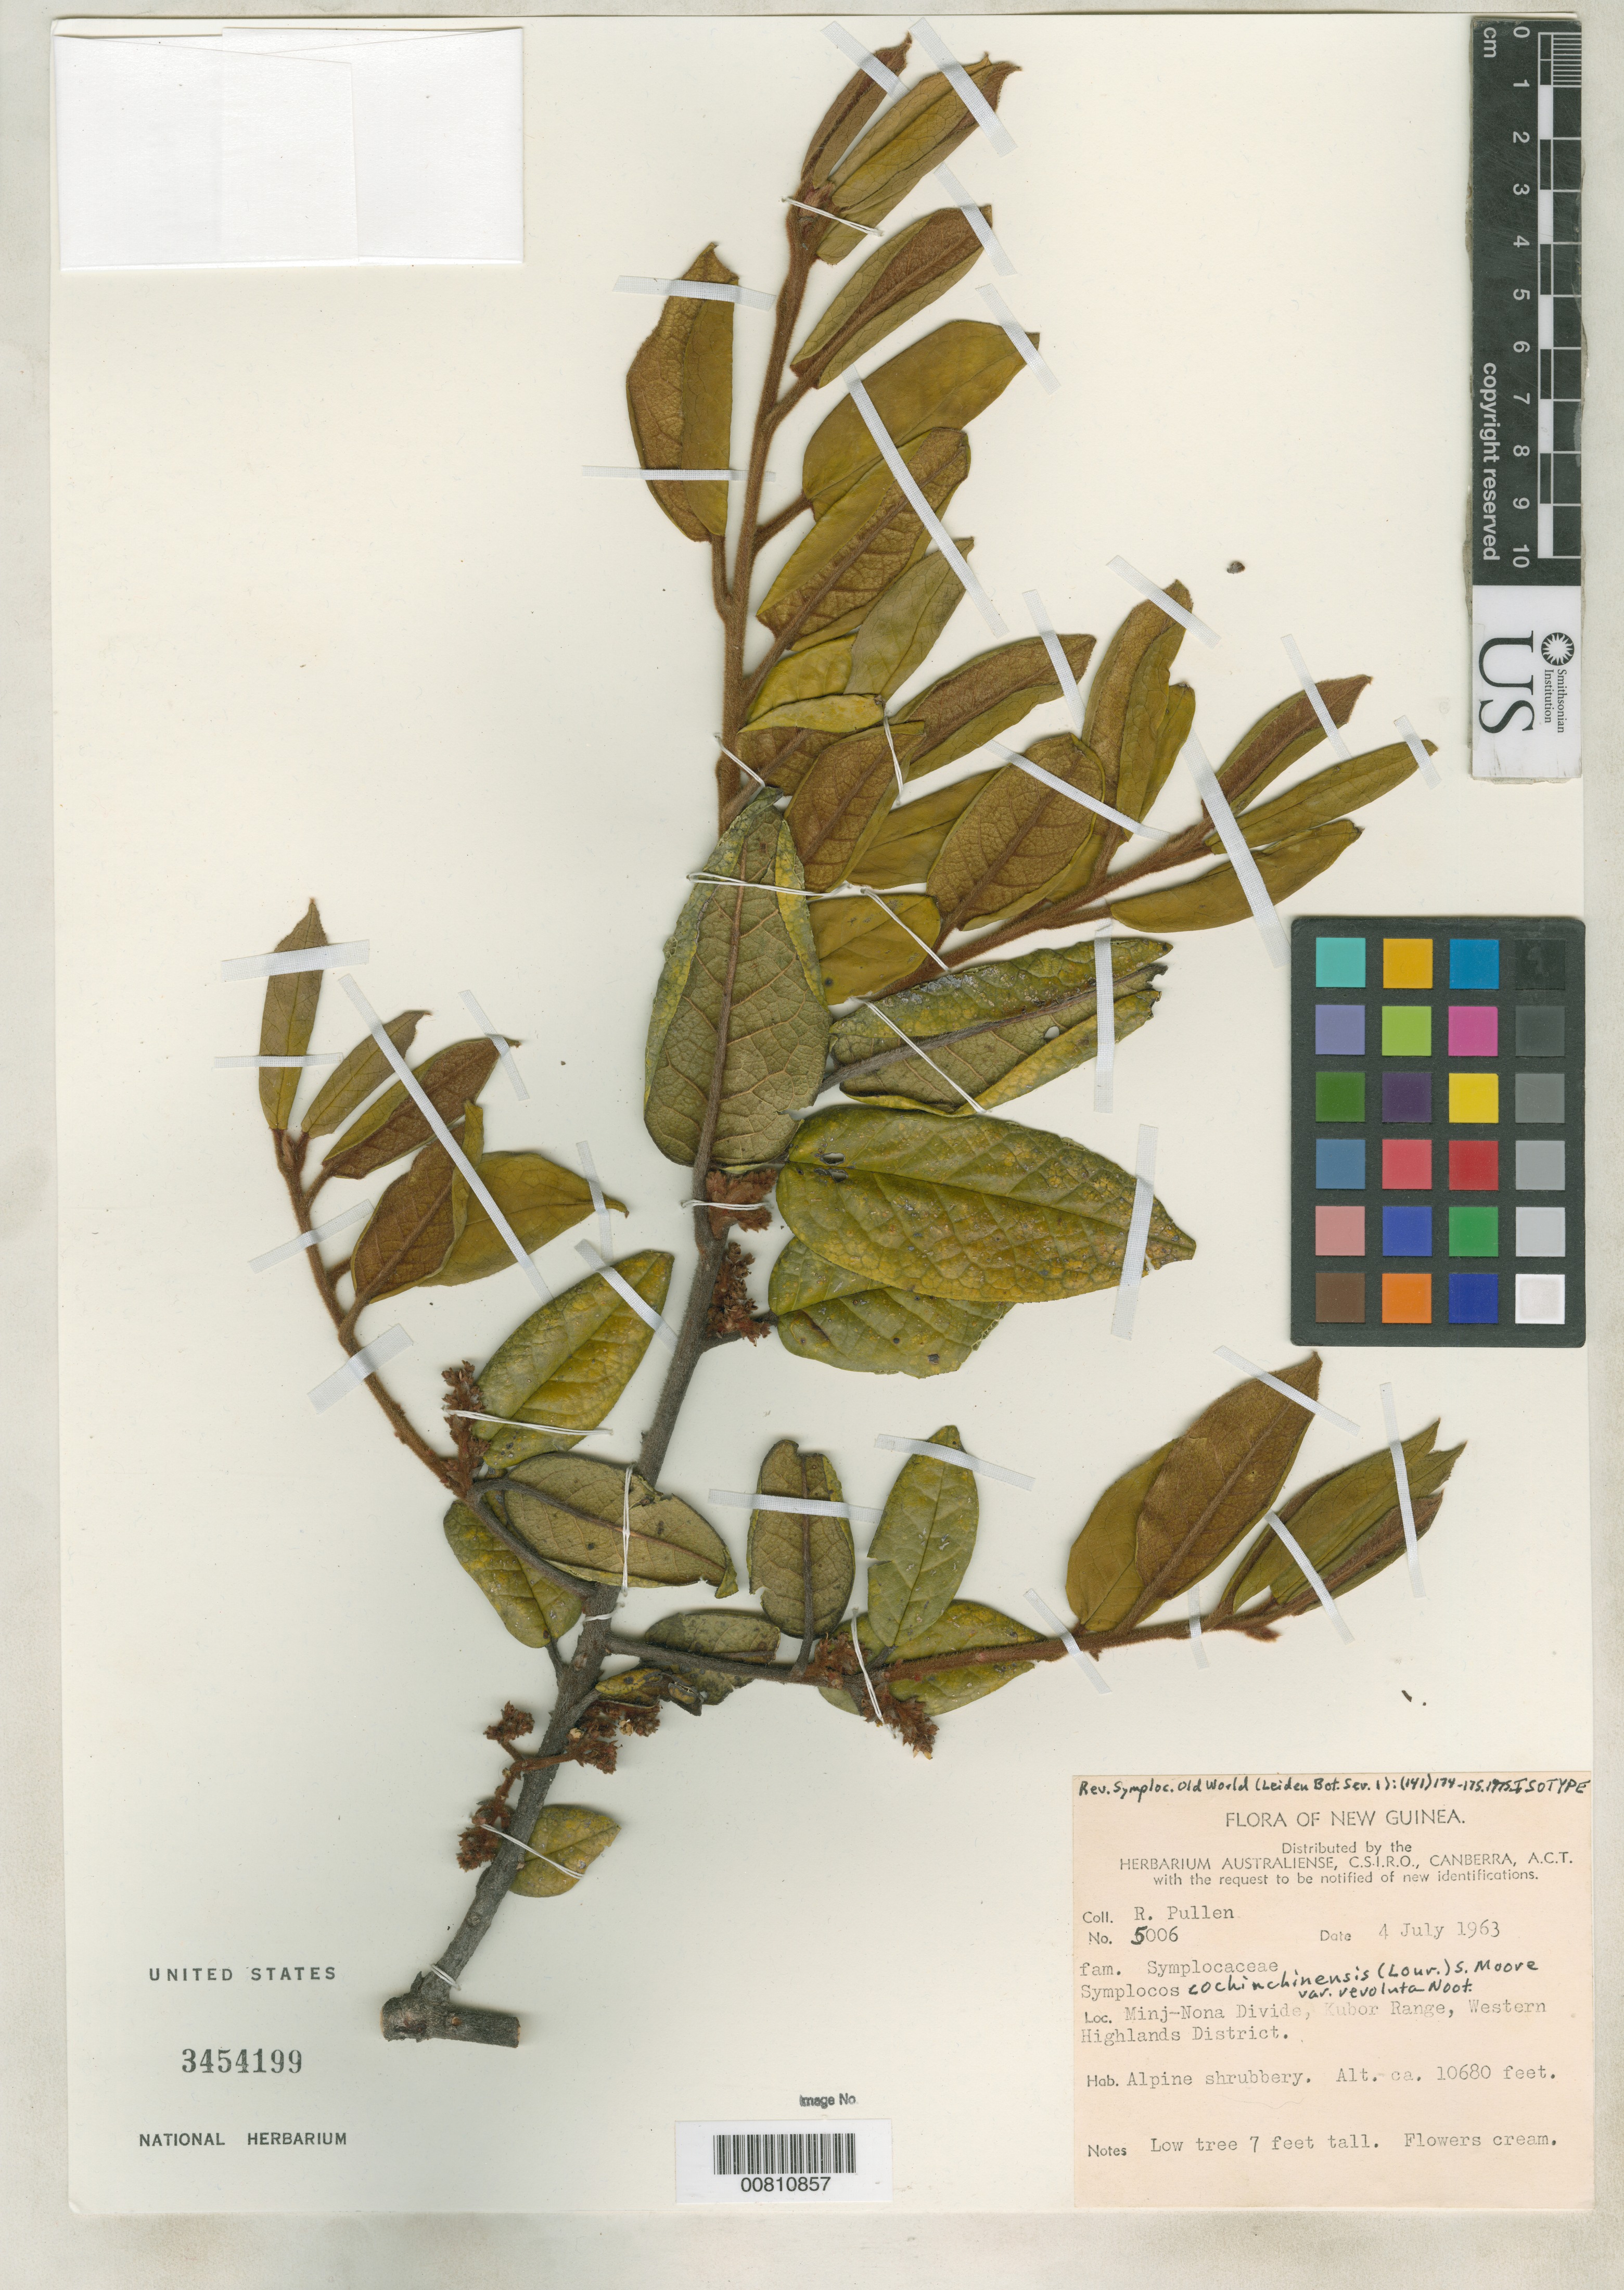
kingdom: Plantae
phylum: Tracheophyta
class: Magnoliopsida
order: Ericales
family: Symplocaceae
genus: Symplocos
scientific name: Symplocos cochinchinensis var. revoluta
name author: Noot.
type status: Isotype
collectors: R. Pullen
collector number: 5006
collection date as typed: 04 Jul 1963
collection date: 1963-07-04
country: Papua New Guinea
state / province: Western Highlands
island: New Guinea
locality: Minj-Nona Divide, Kubor Range, Western Highlands District.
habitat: Alpine shrubbery.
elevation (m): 3255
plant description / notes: Holotype at L.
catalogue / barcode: US 3454199